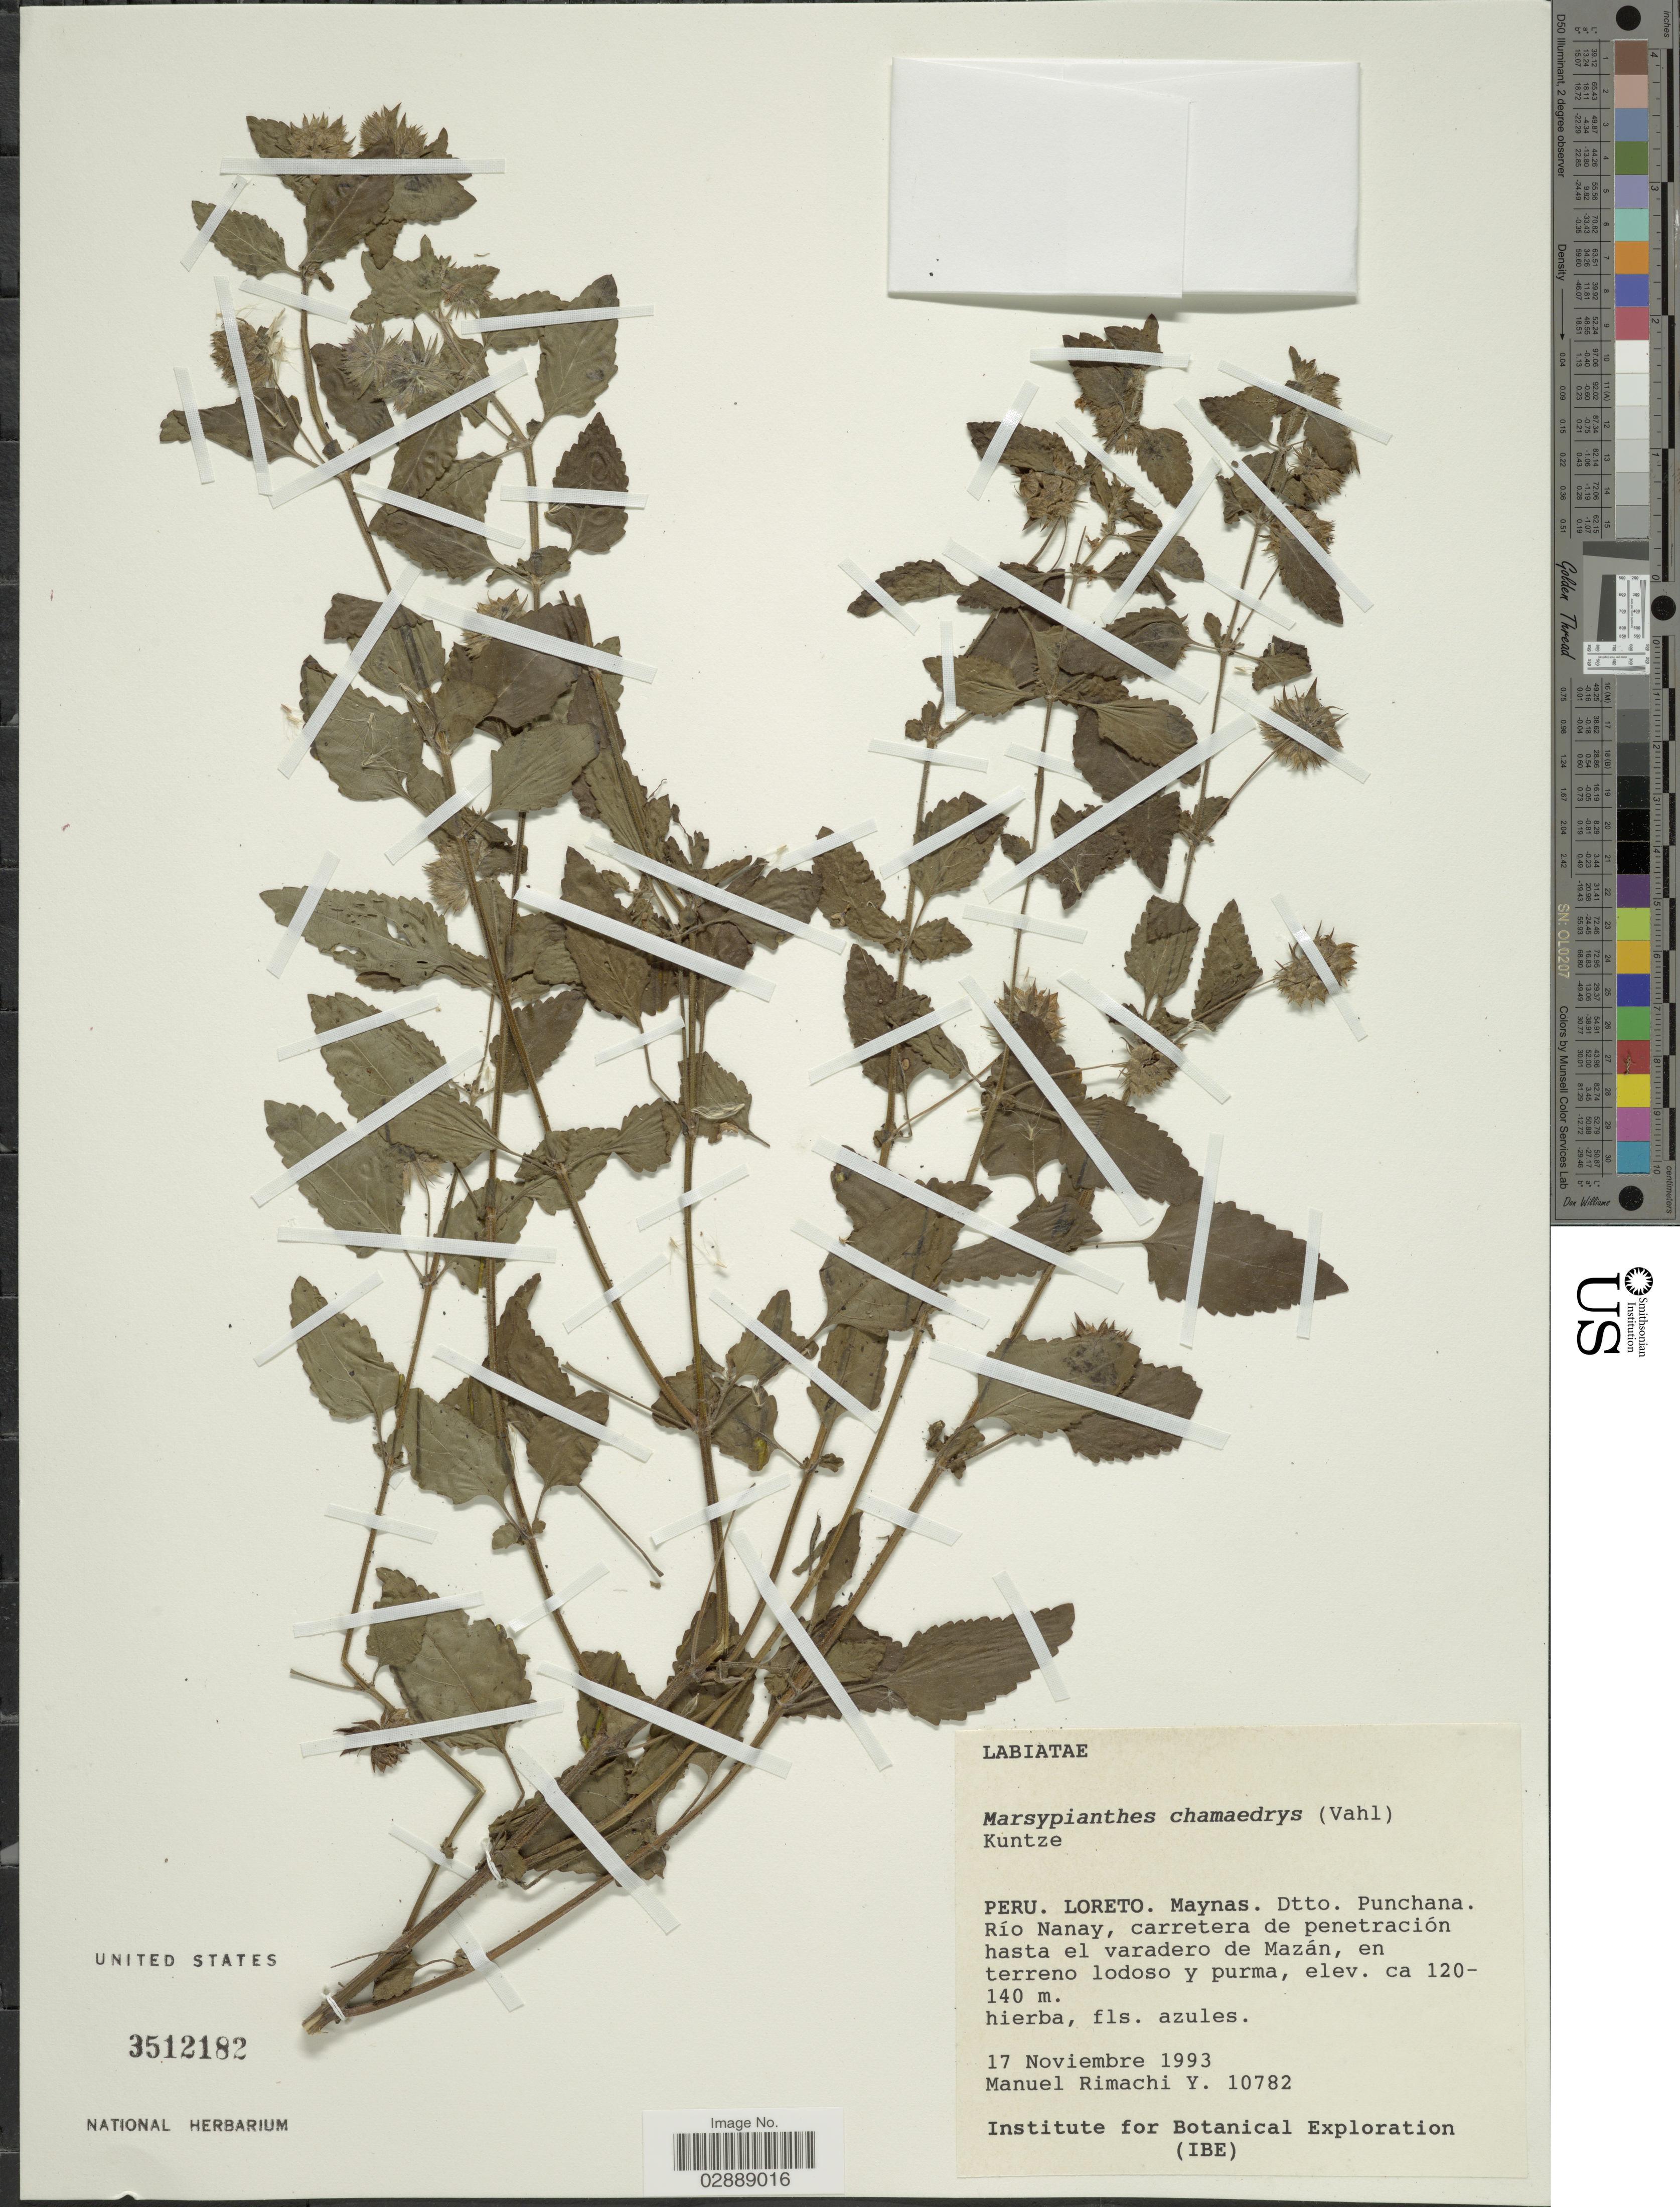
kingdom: Plantae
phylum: Tracheophyta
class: Magnoliopsida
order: Lamiales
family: Lamiaceae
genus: Marsypianthes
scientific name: Marsypianthes chamaedrys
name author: (Vahl) Kuntze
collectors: M. Rimachi Y.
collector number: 10782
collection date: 1993-11-17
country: Peru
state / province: Loreto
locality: Maynas. Dtto. Punchana. Río Nanay, carretera de penetración hasta el varadero de Mazán.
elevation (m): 120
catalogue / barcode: US 3512182